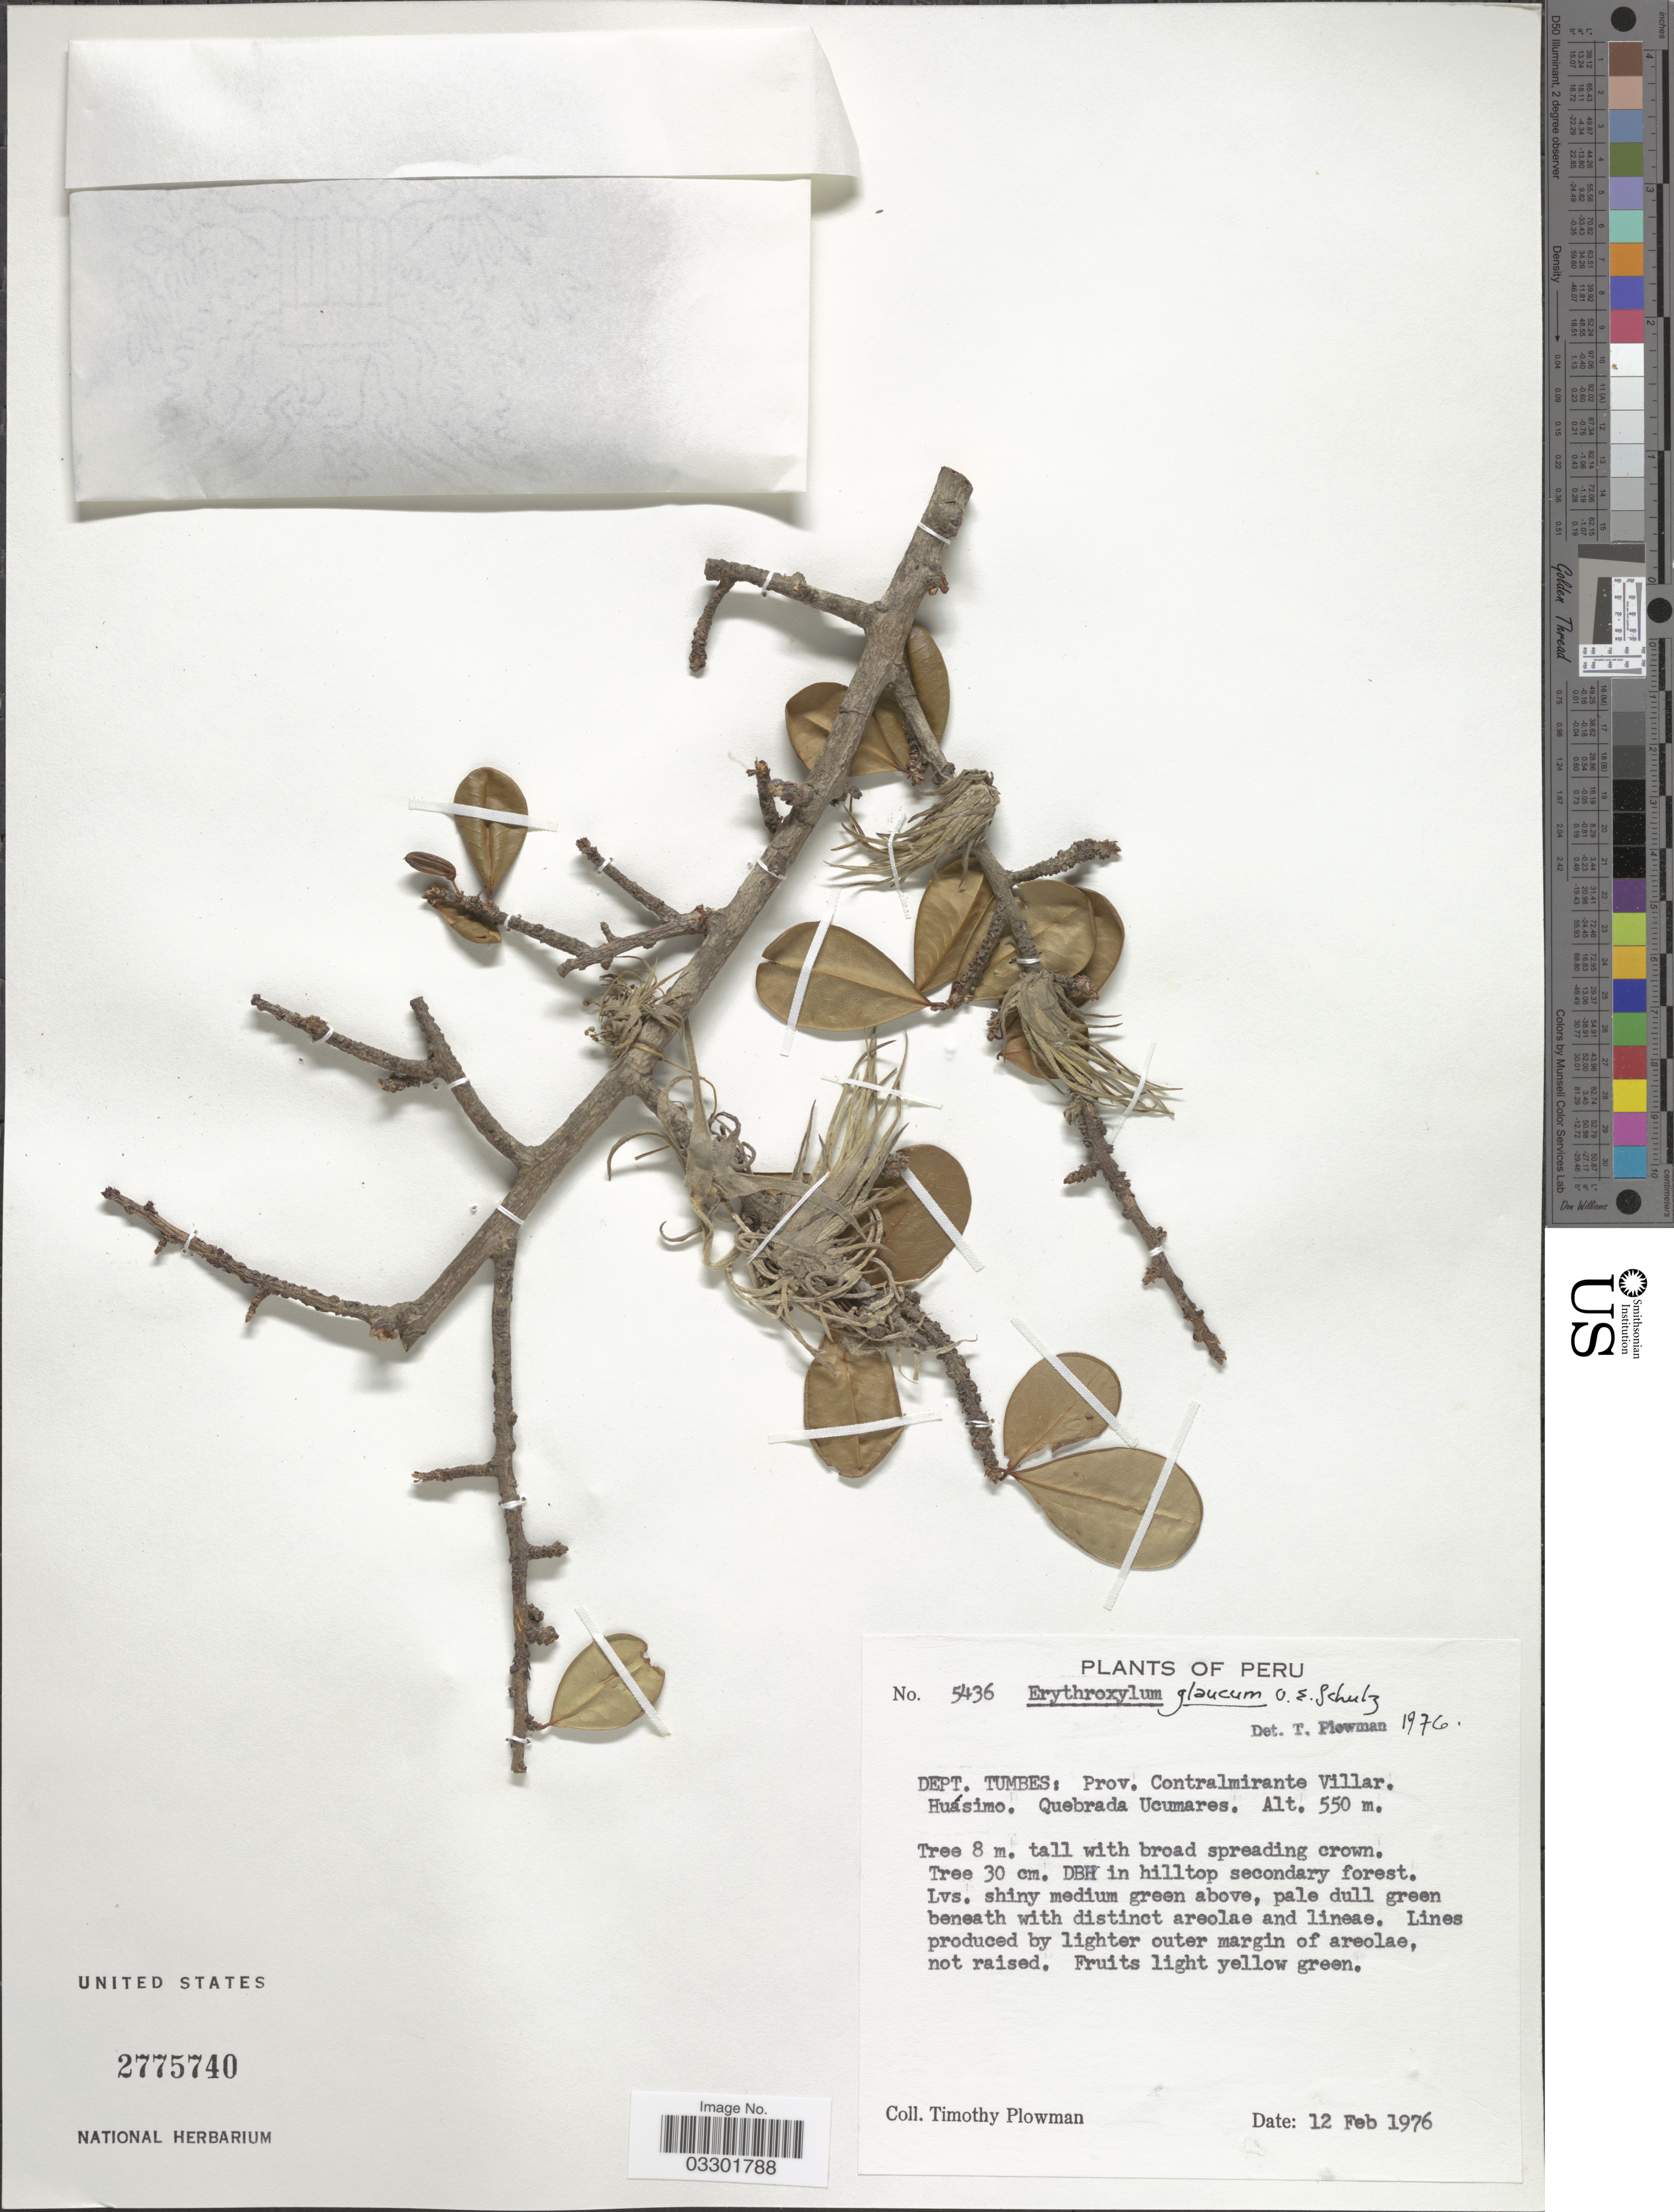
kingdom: Plantae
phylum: Tracheophyta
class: Magnoliopsida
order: Malpighiales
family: Erythroxylaceae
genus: Erythroxylum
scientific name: Erythroxylum glaucum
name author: O.E. Schulz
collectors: T. Plowman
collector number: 5436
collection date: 1976-02-12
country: Peru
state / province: Tumbes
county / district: Contralmirante Villar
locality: Dept. Tumbes: Prov. Contralmirante Villar. Huásimo. Quebrada Ucumares.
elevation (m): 550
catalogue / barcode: US 2775740